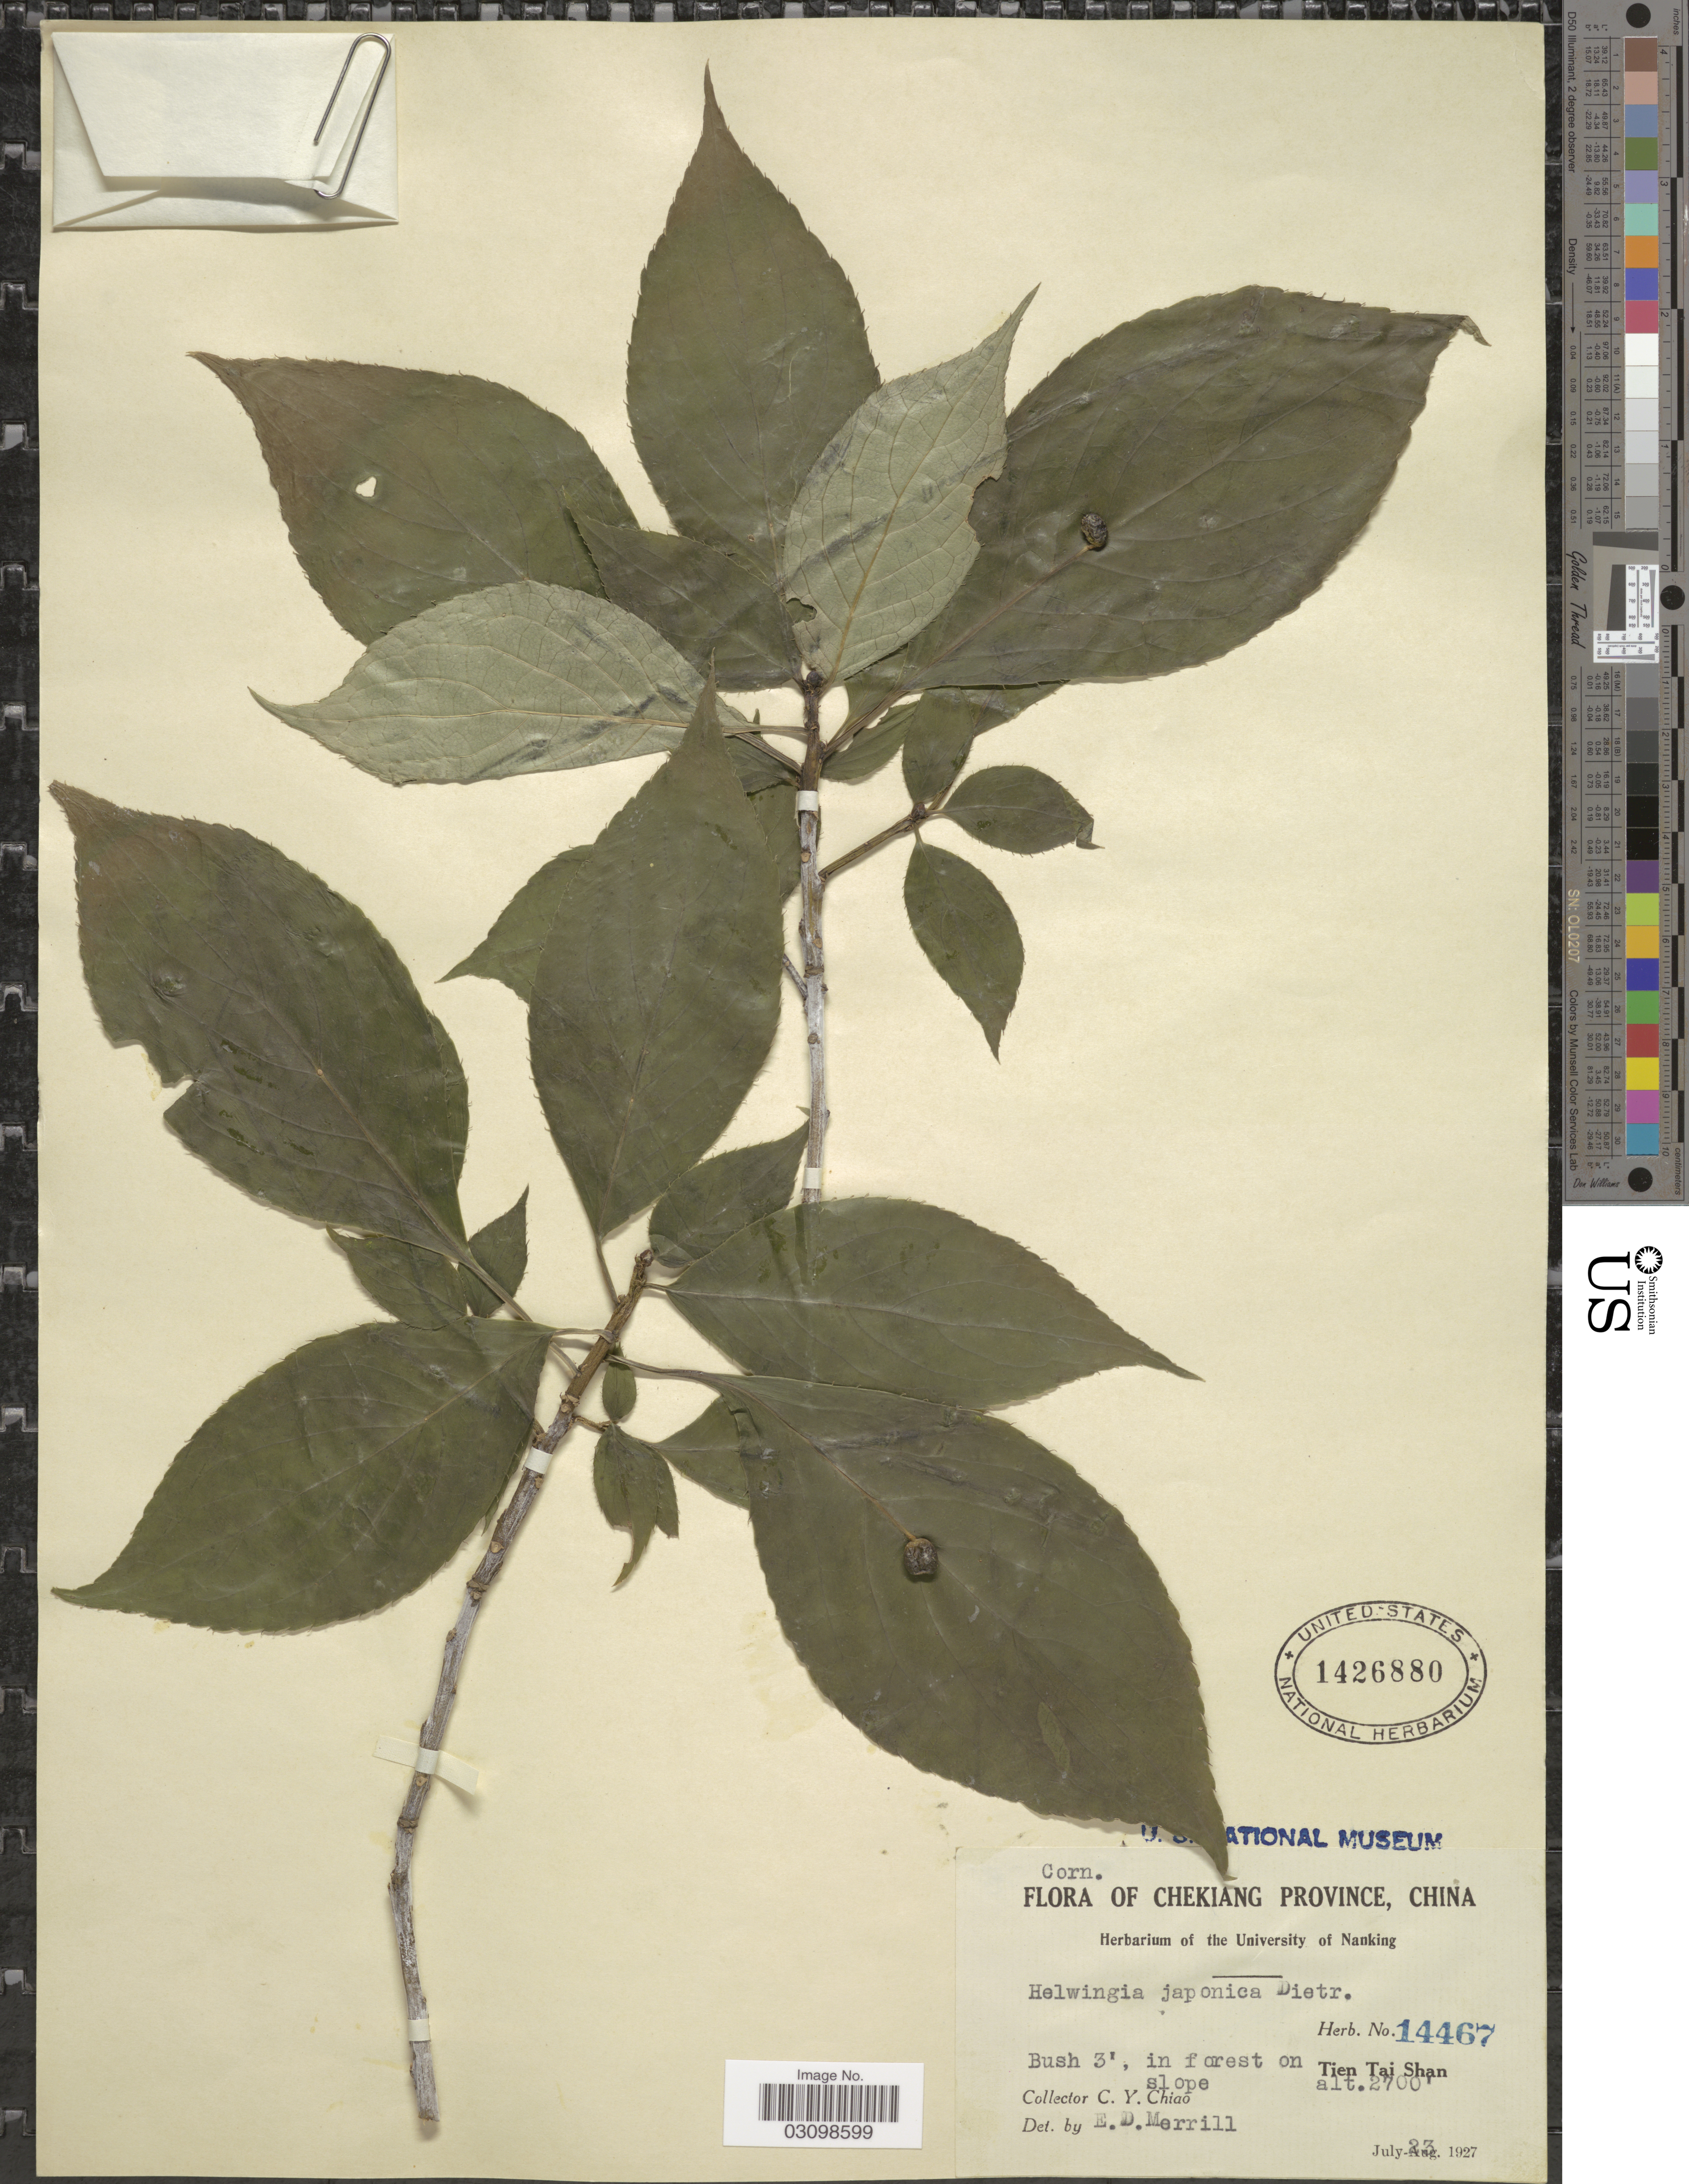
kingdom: Plantae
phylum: Tracheophyta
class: Magnoliopsida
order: Aquifoliales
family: Helwingiaceae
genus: Helwingia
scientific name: Helwingia japonica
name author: (Thunb.) Dietr.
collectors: C. Y. Chiao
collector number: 14467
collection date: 1927-07-23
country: China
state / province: Zhejiang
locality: Chekiang Province, Tien Tai Shan.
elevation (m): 823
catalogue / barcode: US 1426880